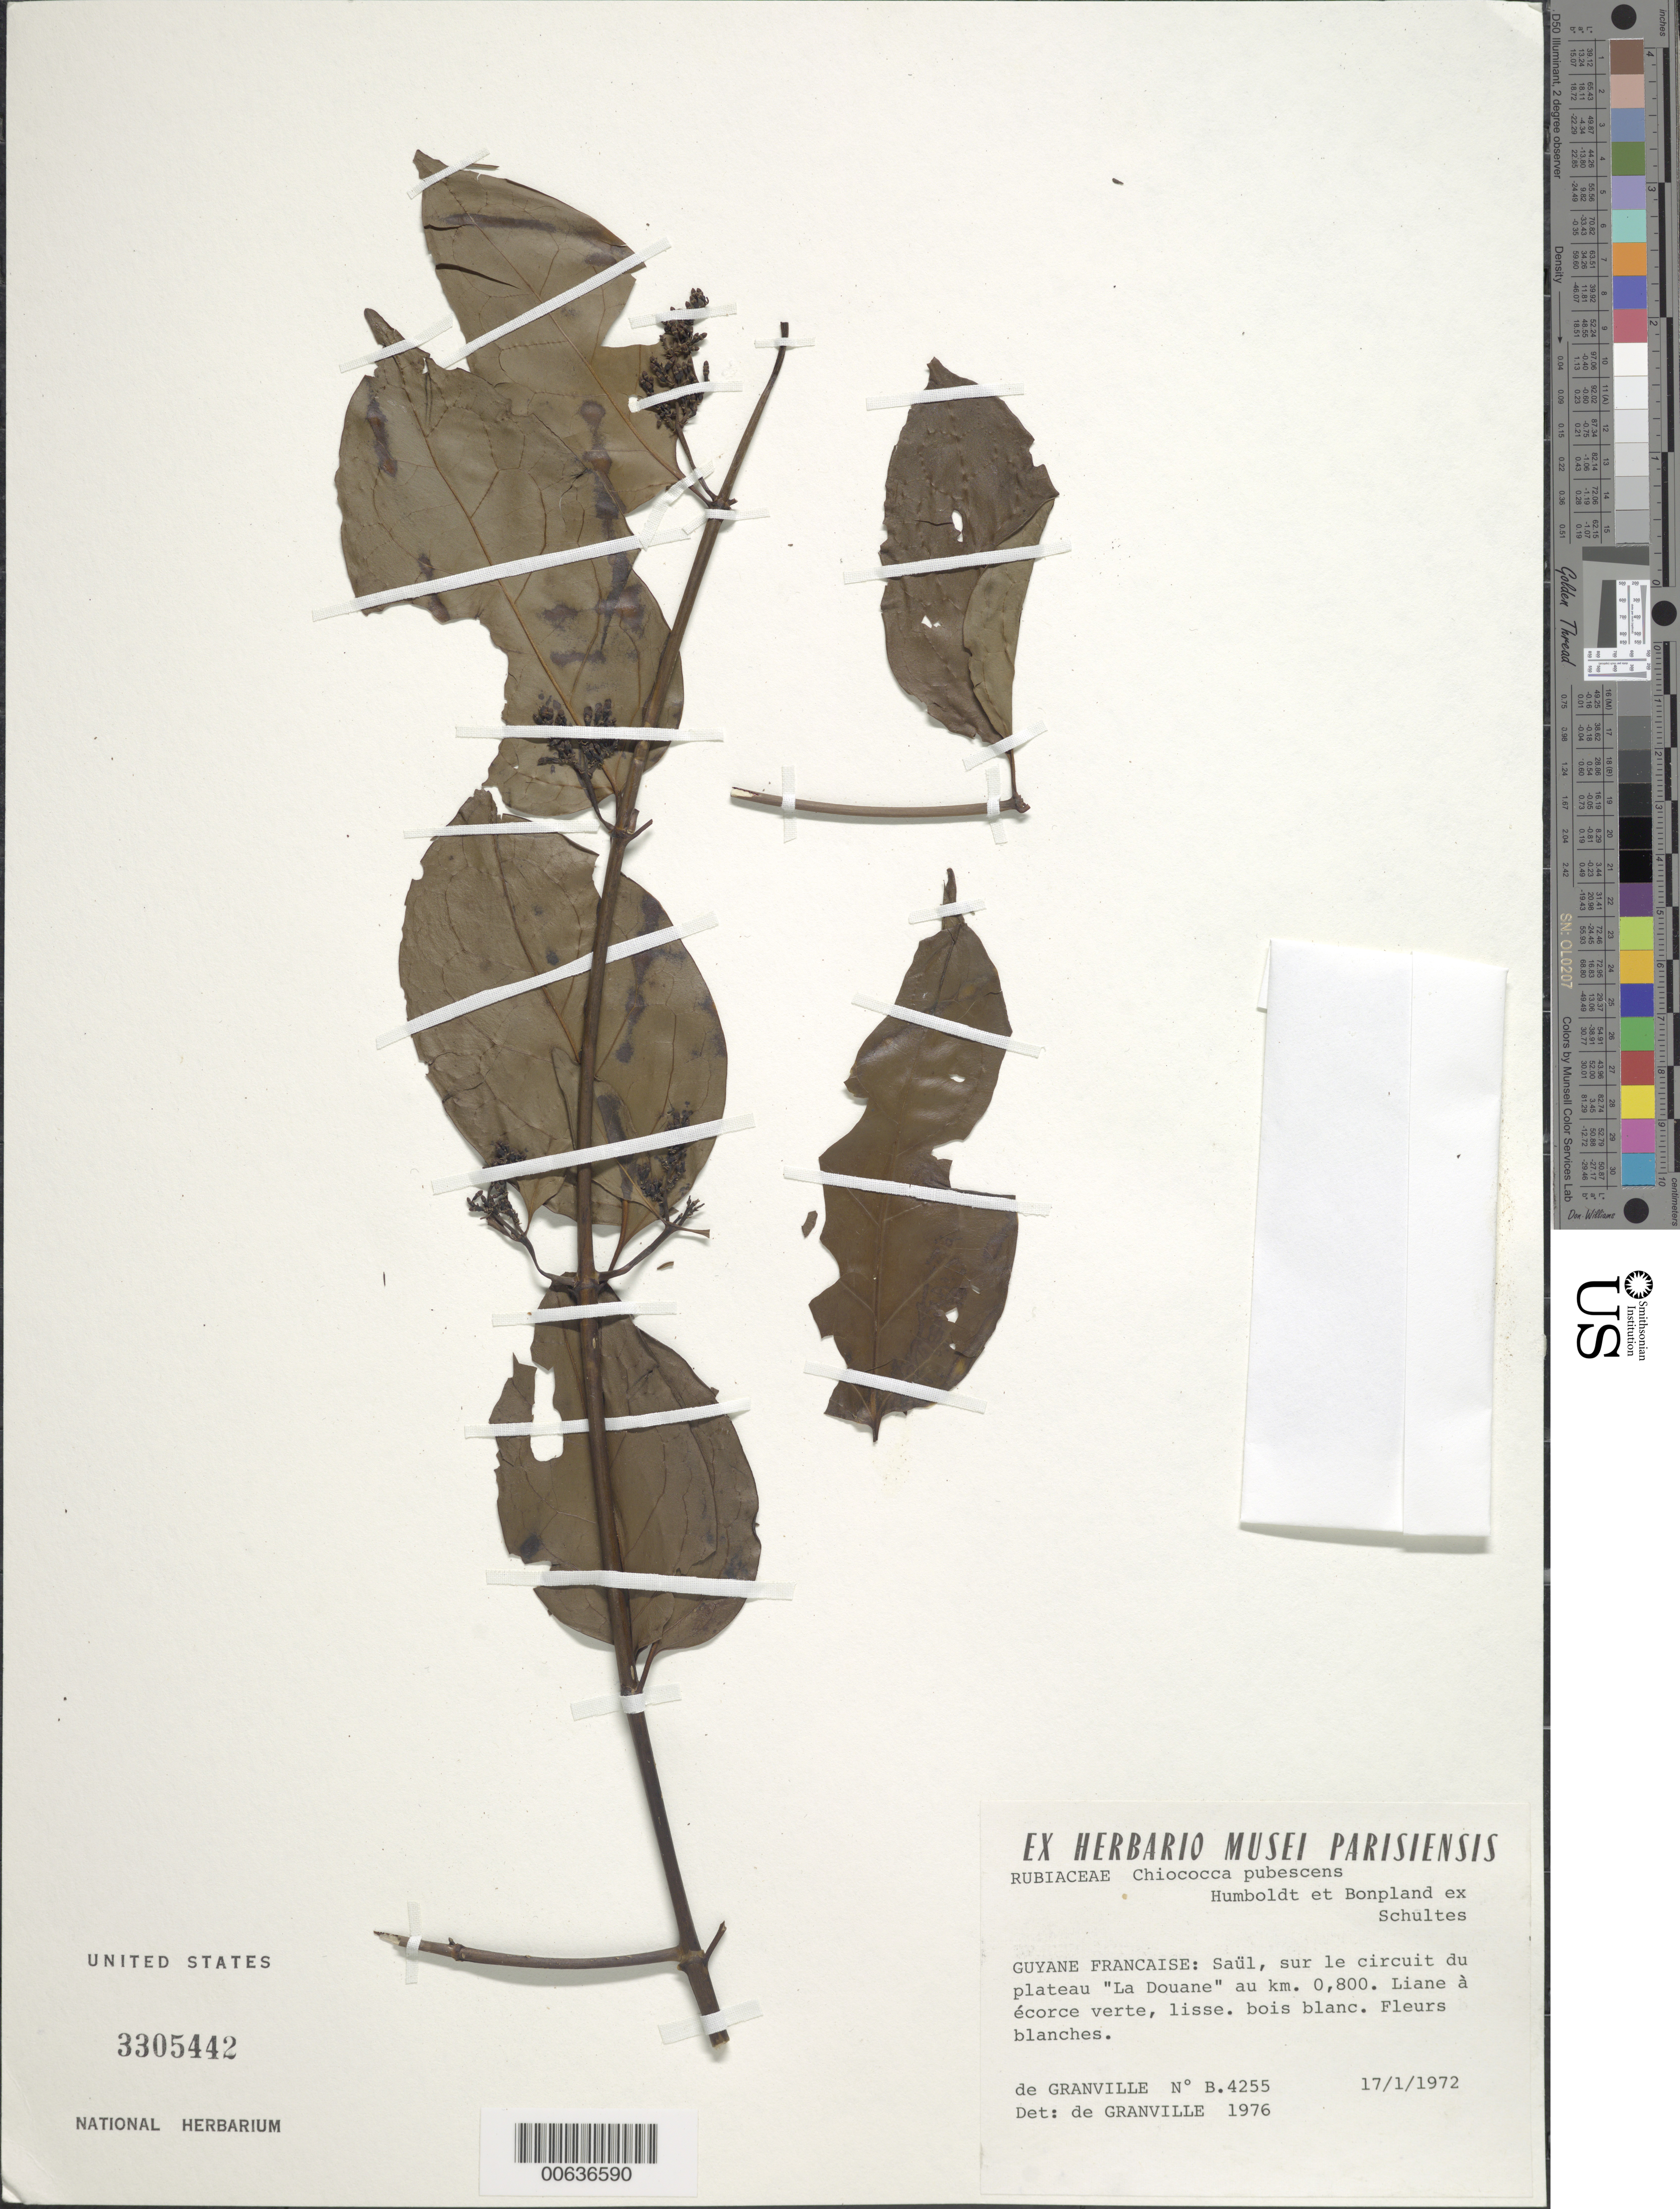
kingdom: Plantae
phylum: Tracheophyta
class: Magnoliopsida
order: Gentianales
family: Rubiaceae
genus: Chiococca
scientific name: Chiococca alba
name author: (L.) Hitchc.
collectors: de Granville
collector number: B.4255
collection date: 1972-01-17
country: French Guiana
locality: Guyane Francaise: Saul, sur le circuit du plateau "La Douane" au km. 0.800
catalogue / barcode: US 3305442